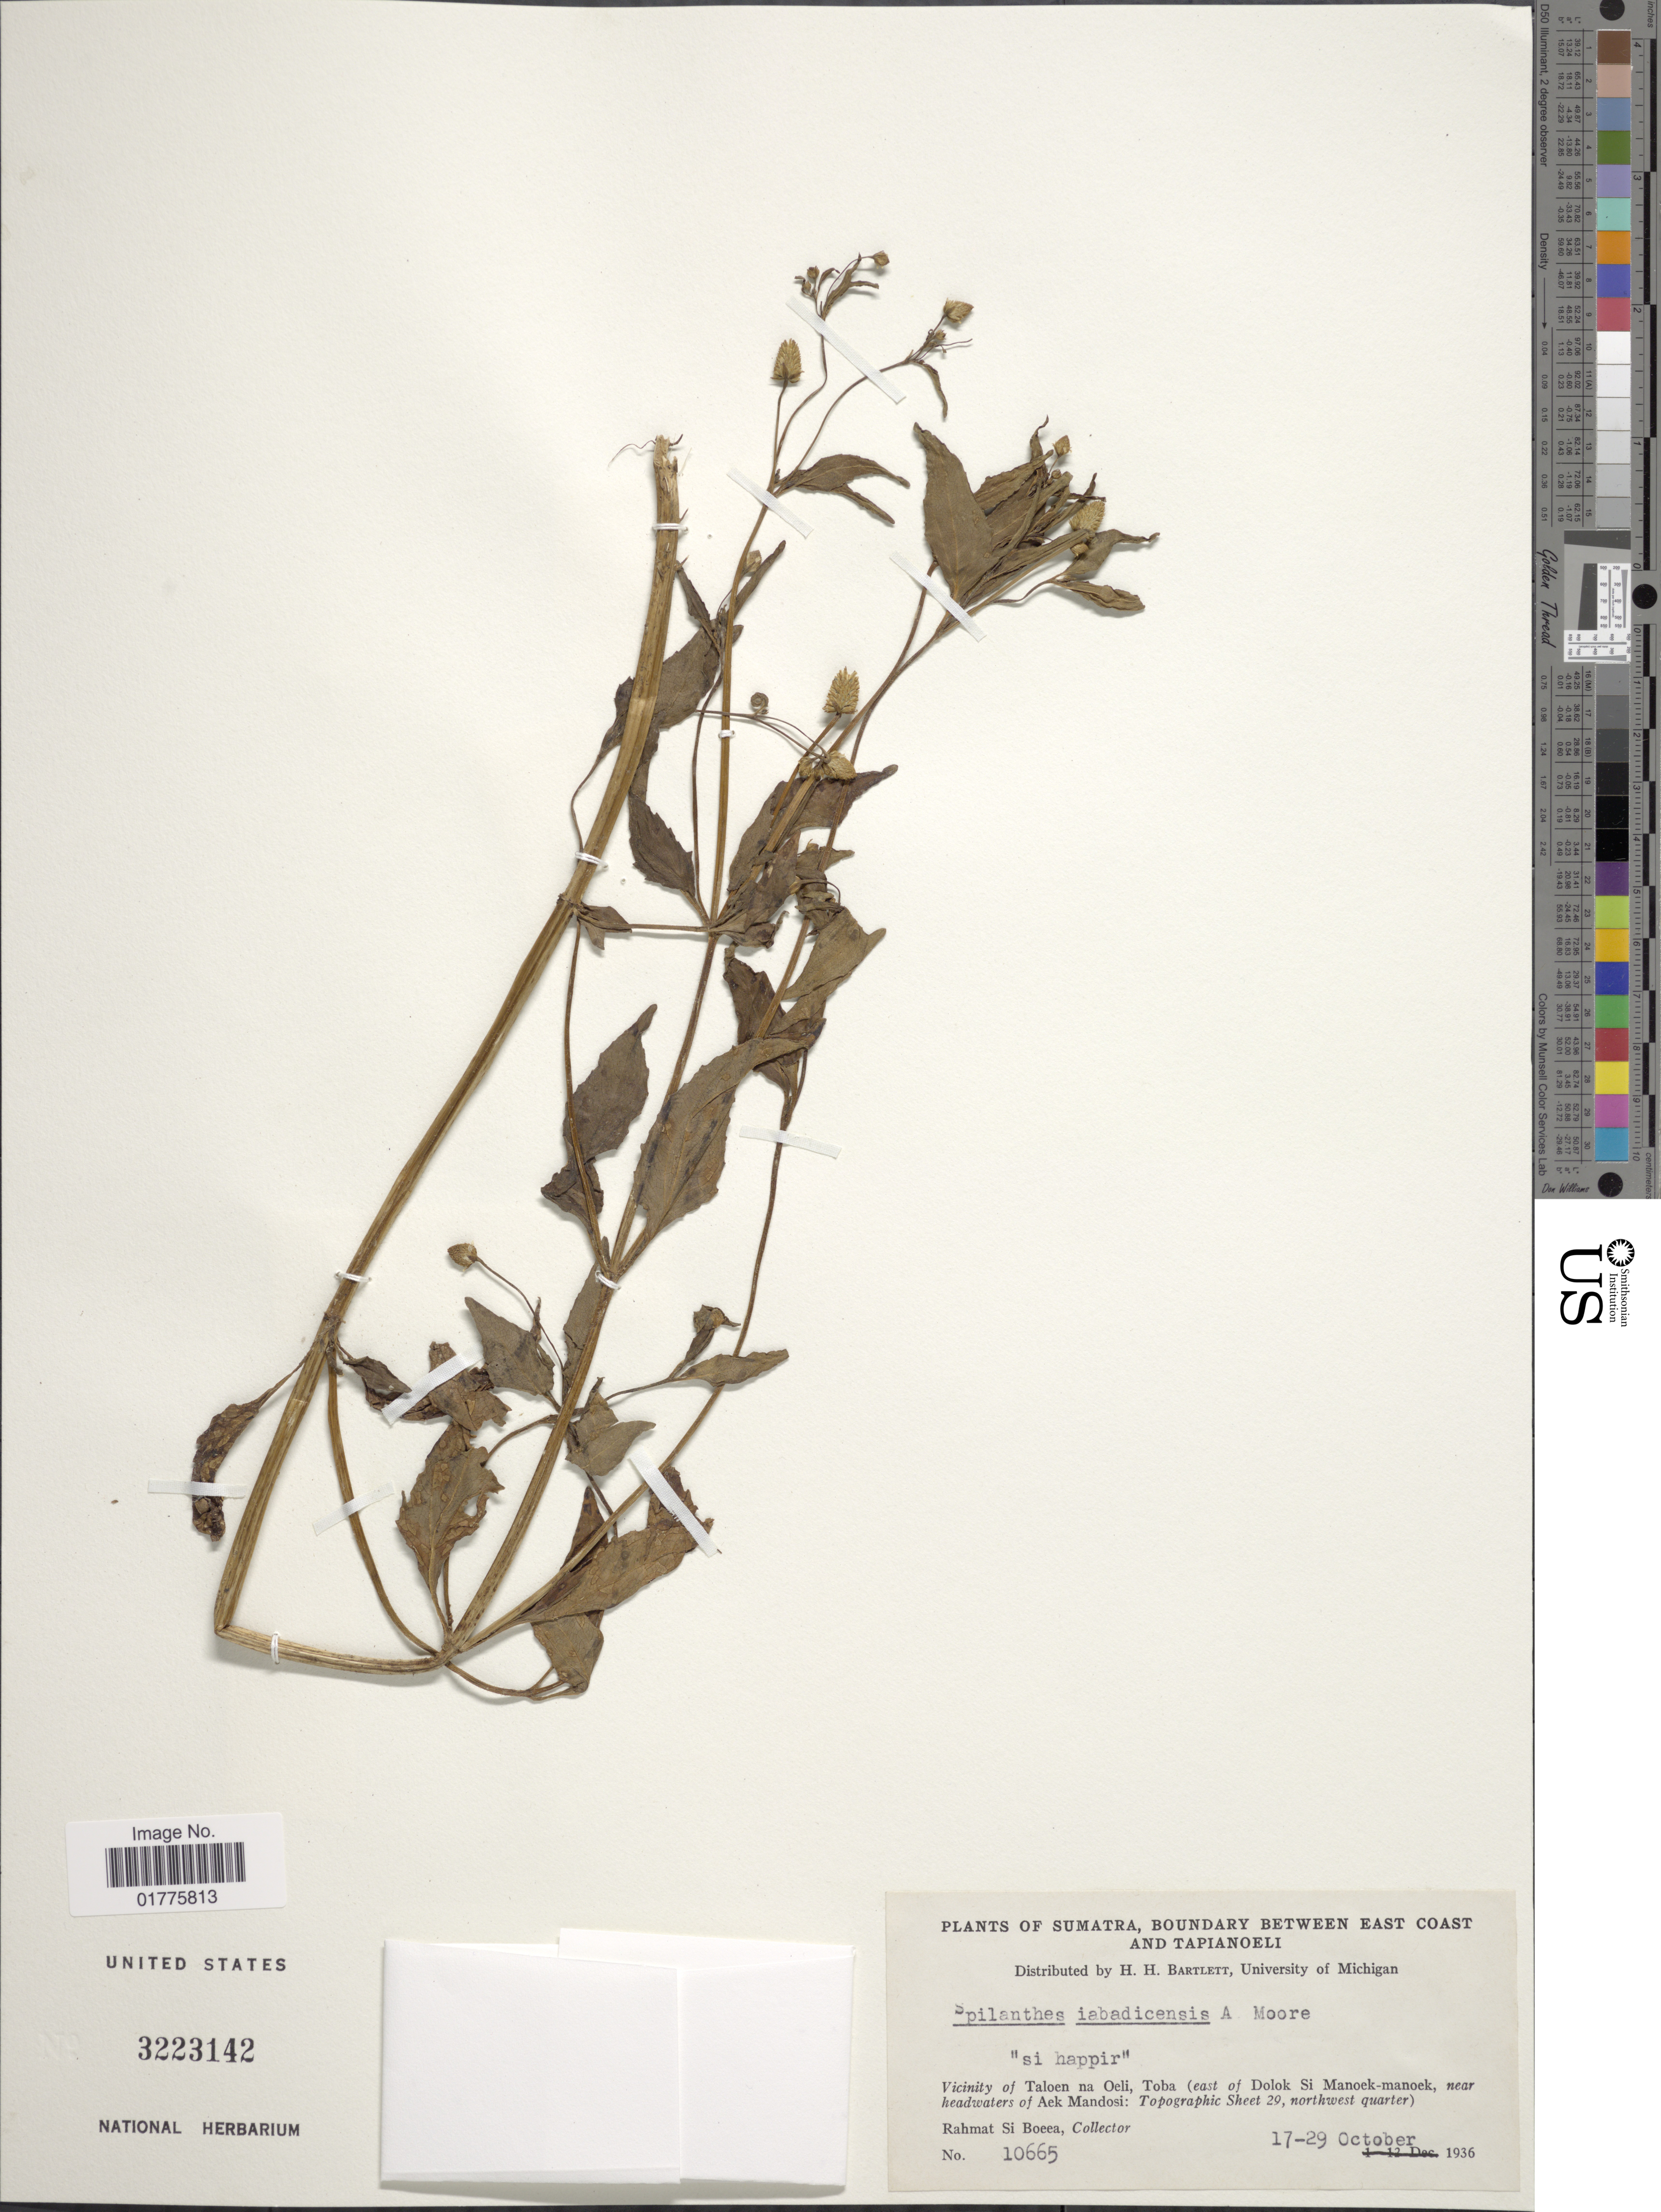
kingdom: Plantae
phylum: Tracheophyta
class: Magnoliopsida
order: Asterales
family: Asteraceae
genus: Acmella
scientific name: Acmella uliginosa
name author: (Sw.) Cass.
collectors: Rahmat Si Boeea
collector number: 10665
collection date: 1936-10-17/1936-10-29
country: Indonesia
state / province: Sumatra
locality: Boundary between East Coast and Tapianoeli, vicinity of Taloen na Oeli, Toba (east of Dolok Si Manoek-manoek), near headwaters of Aek Mandosi, Topographic Sheet 29, northwest quarter)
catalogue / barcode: US 3223142